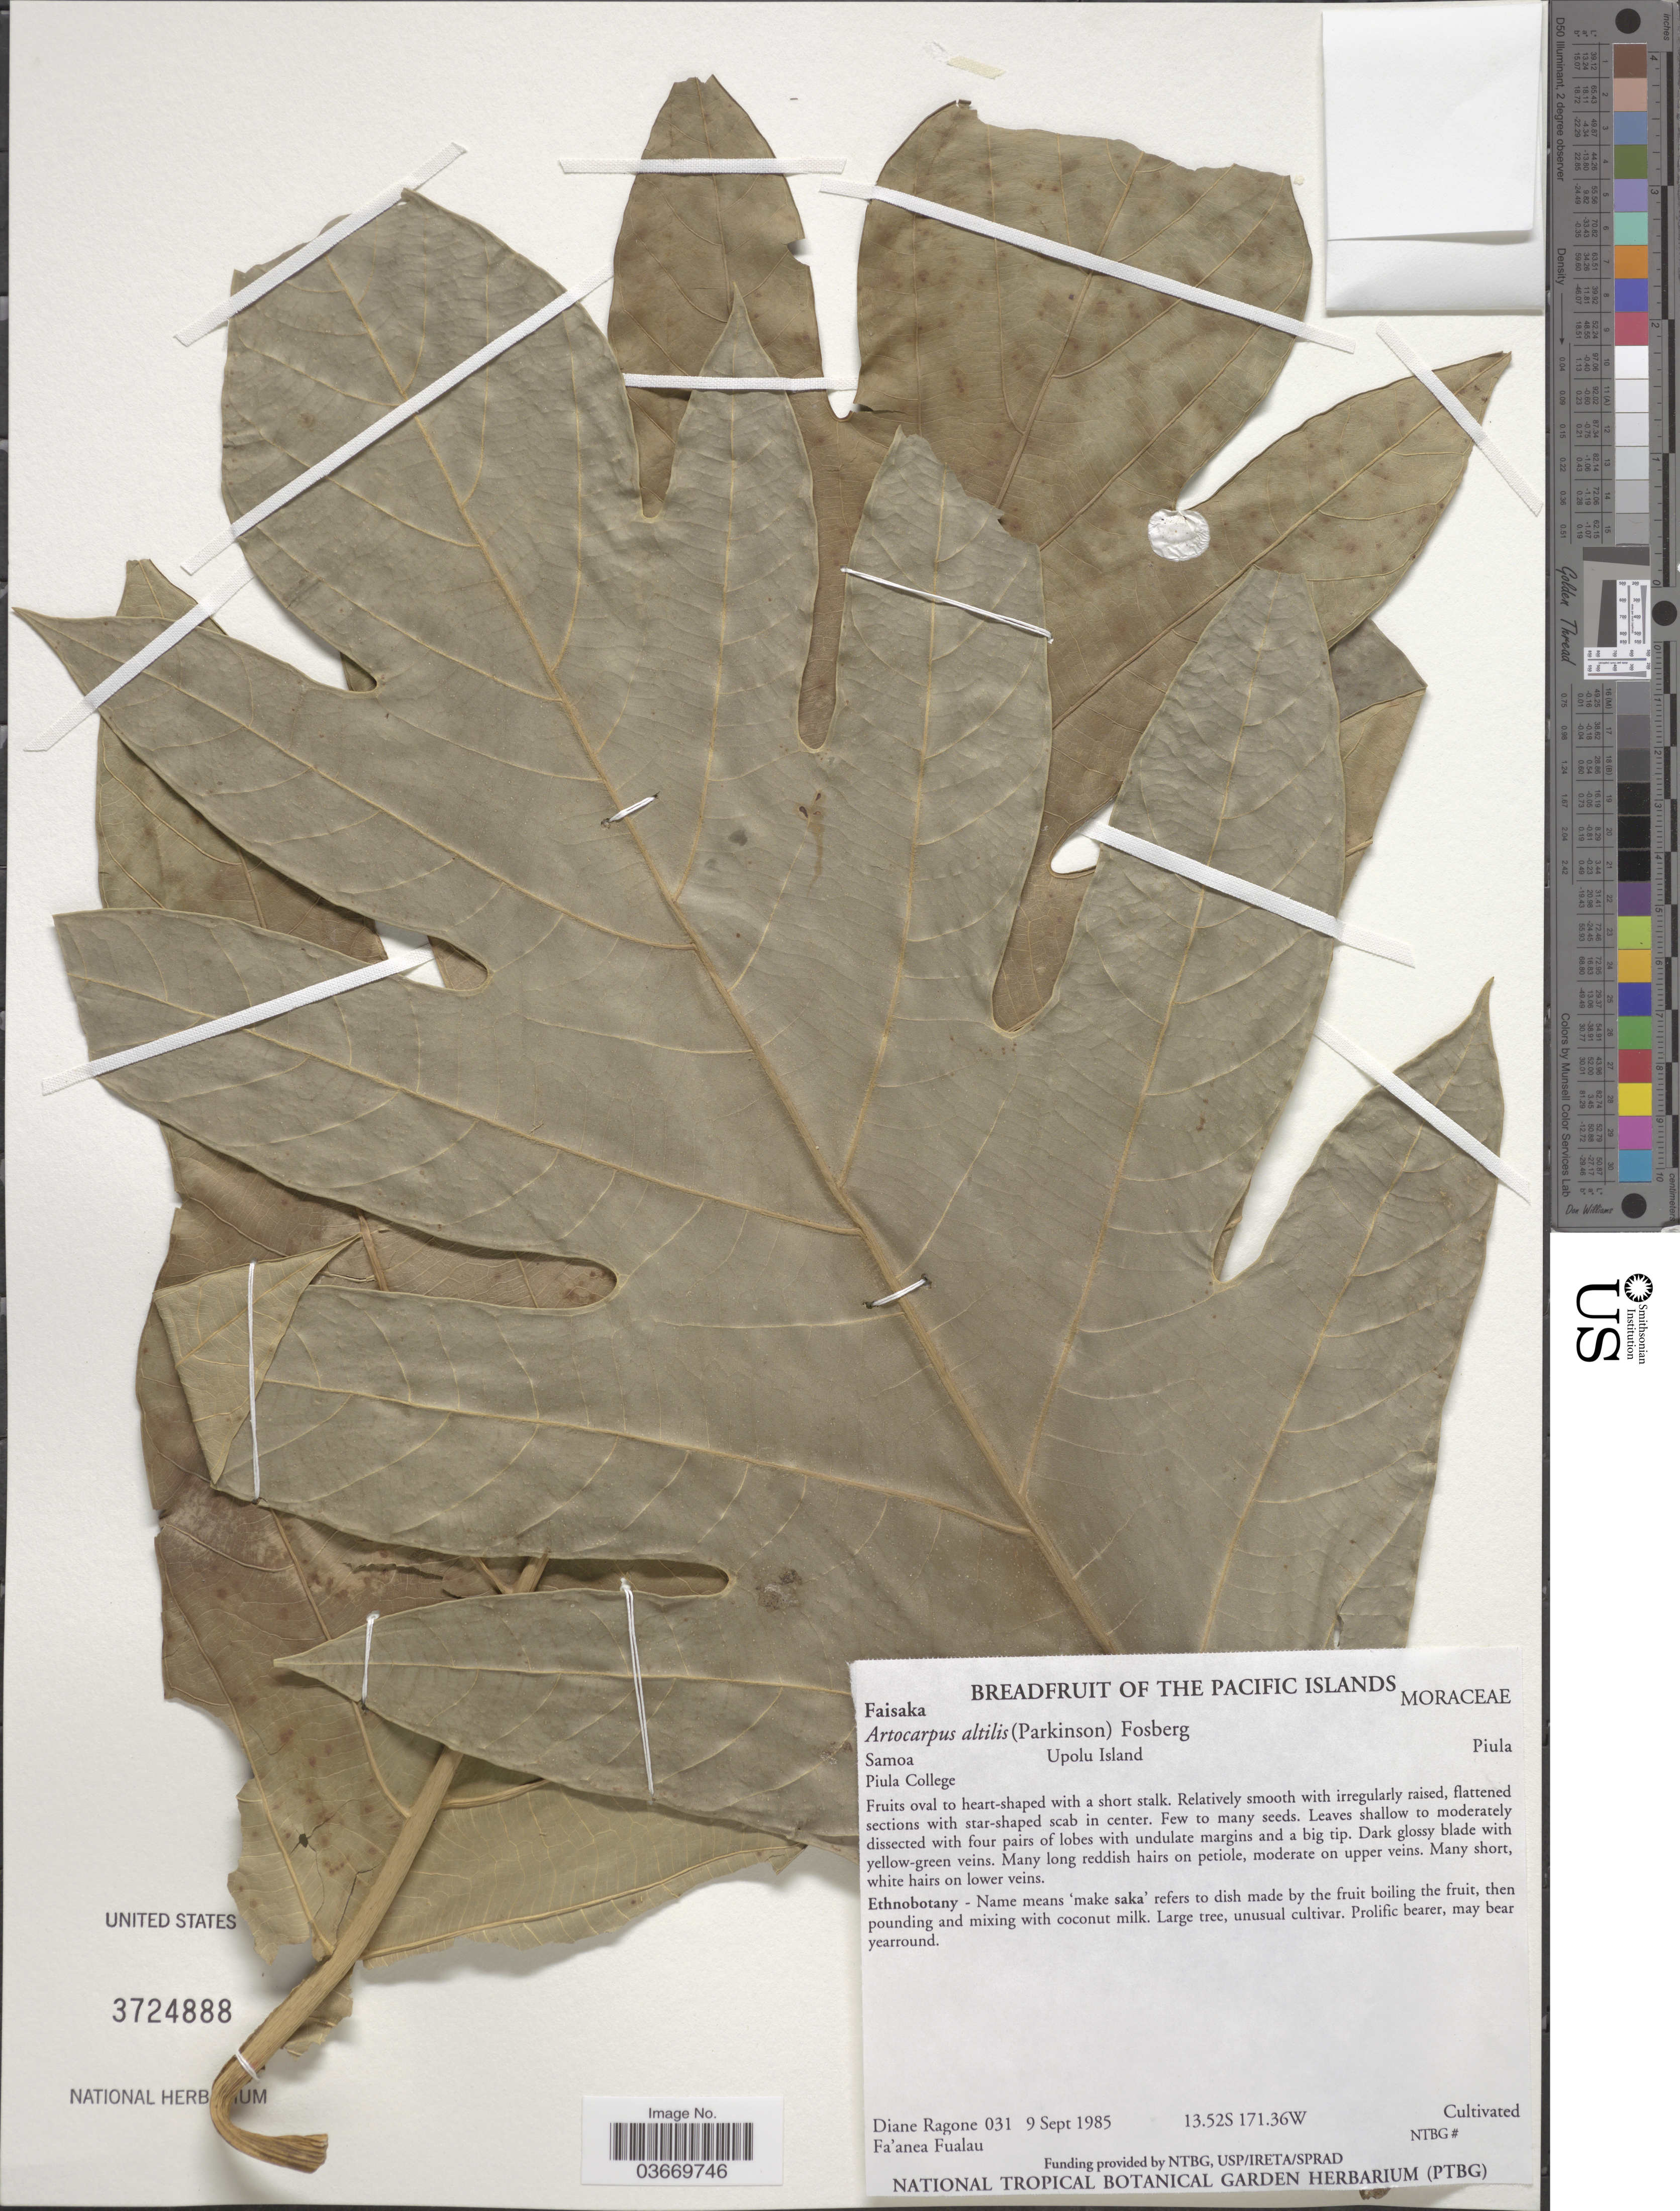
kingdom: Plantae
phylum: Tracheophyta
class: Magnoliopsida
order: Rosales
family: Moraceae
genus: Artocarpus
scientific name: Artocarpus altilis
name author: (Parkinson) Fosberg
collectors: D. Ragone & F. Fualau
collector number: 031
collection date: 1985-09-09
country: Samoa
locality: Samoa. Upolu Island. Piula. Piula College.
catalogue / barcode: US 3724888